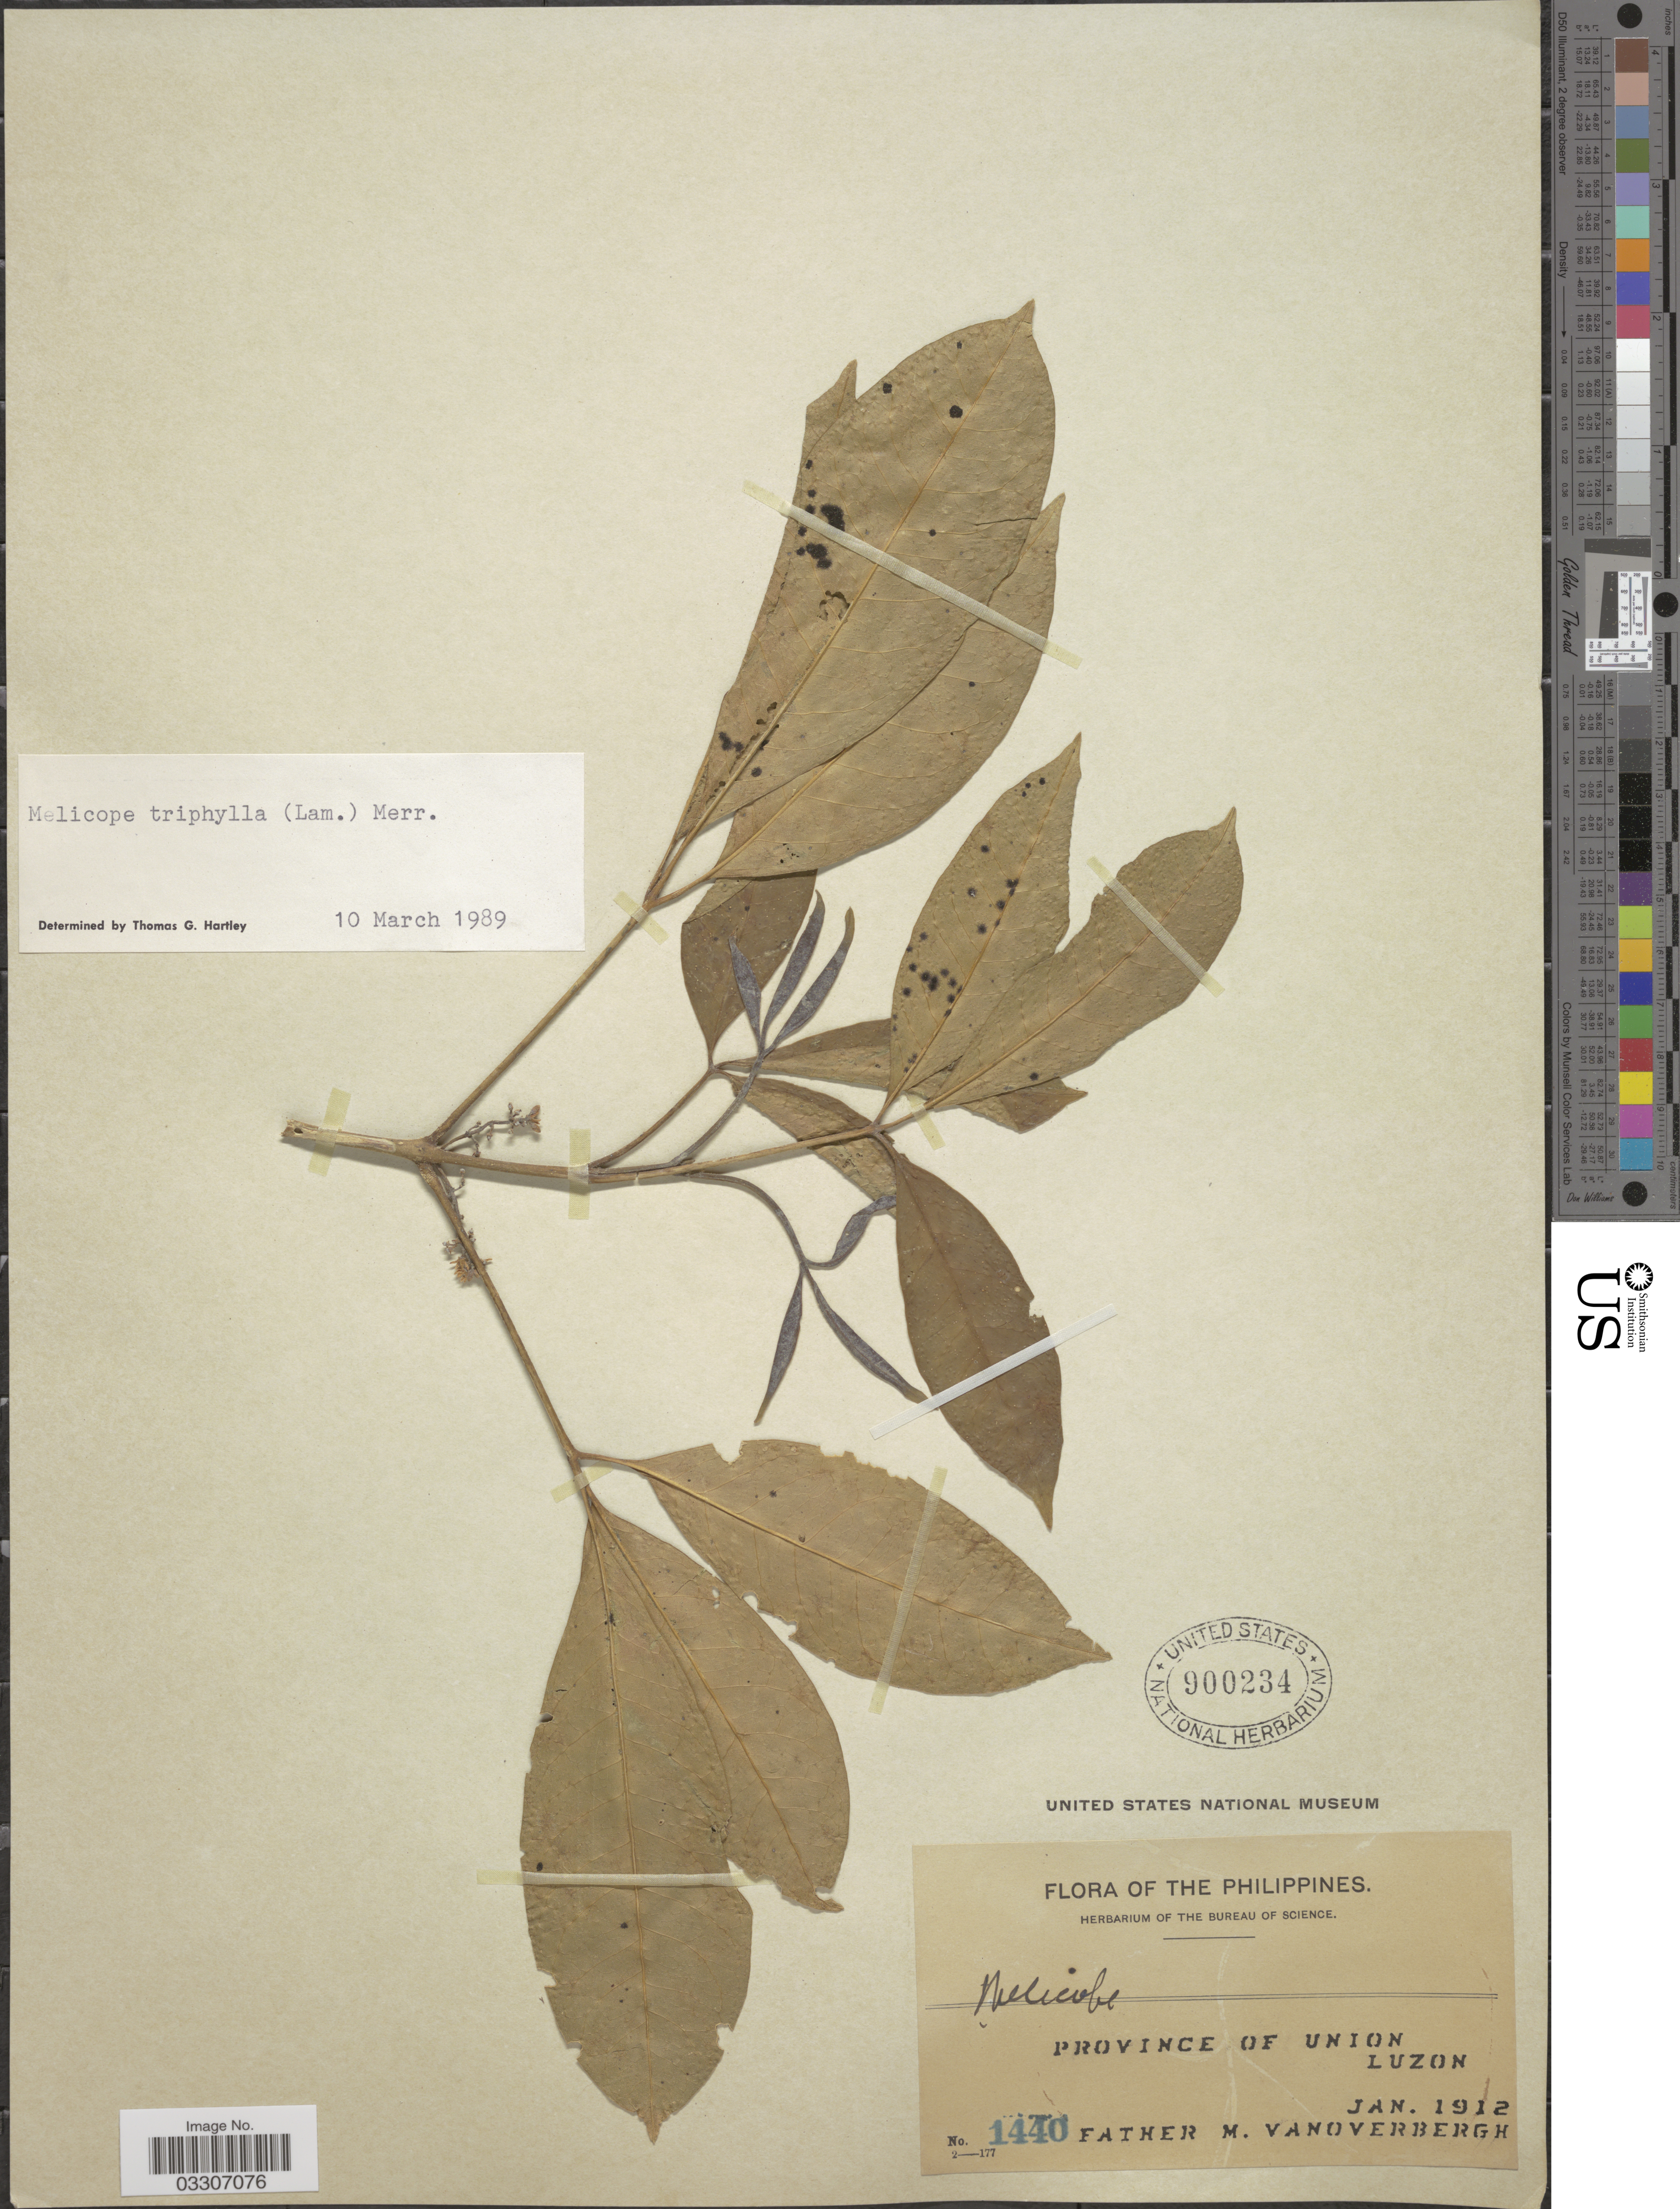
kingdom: Plantae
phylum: Tracheophyta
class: Magnoliopsida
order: Sapindales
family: Rutaceae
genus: Melicope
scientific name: Melicope triphylla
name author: (Lam.) Merr.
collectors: F. Vanoverbergh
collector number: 1440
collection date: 1912-01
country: Philippines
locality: Province of Union Luzon.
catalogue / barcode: US 900234